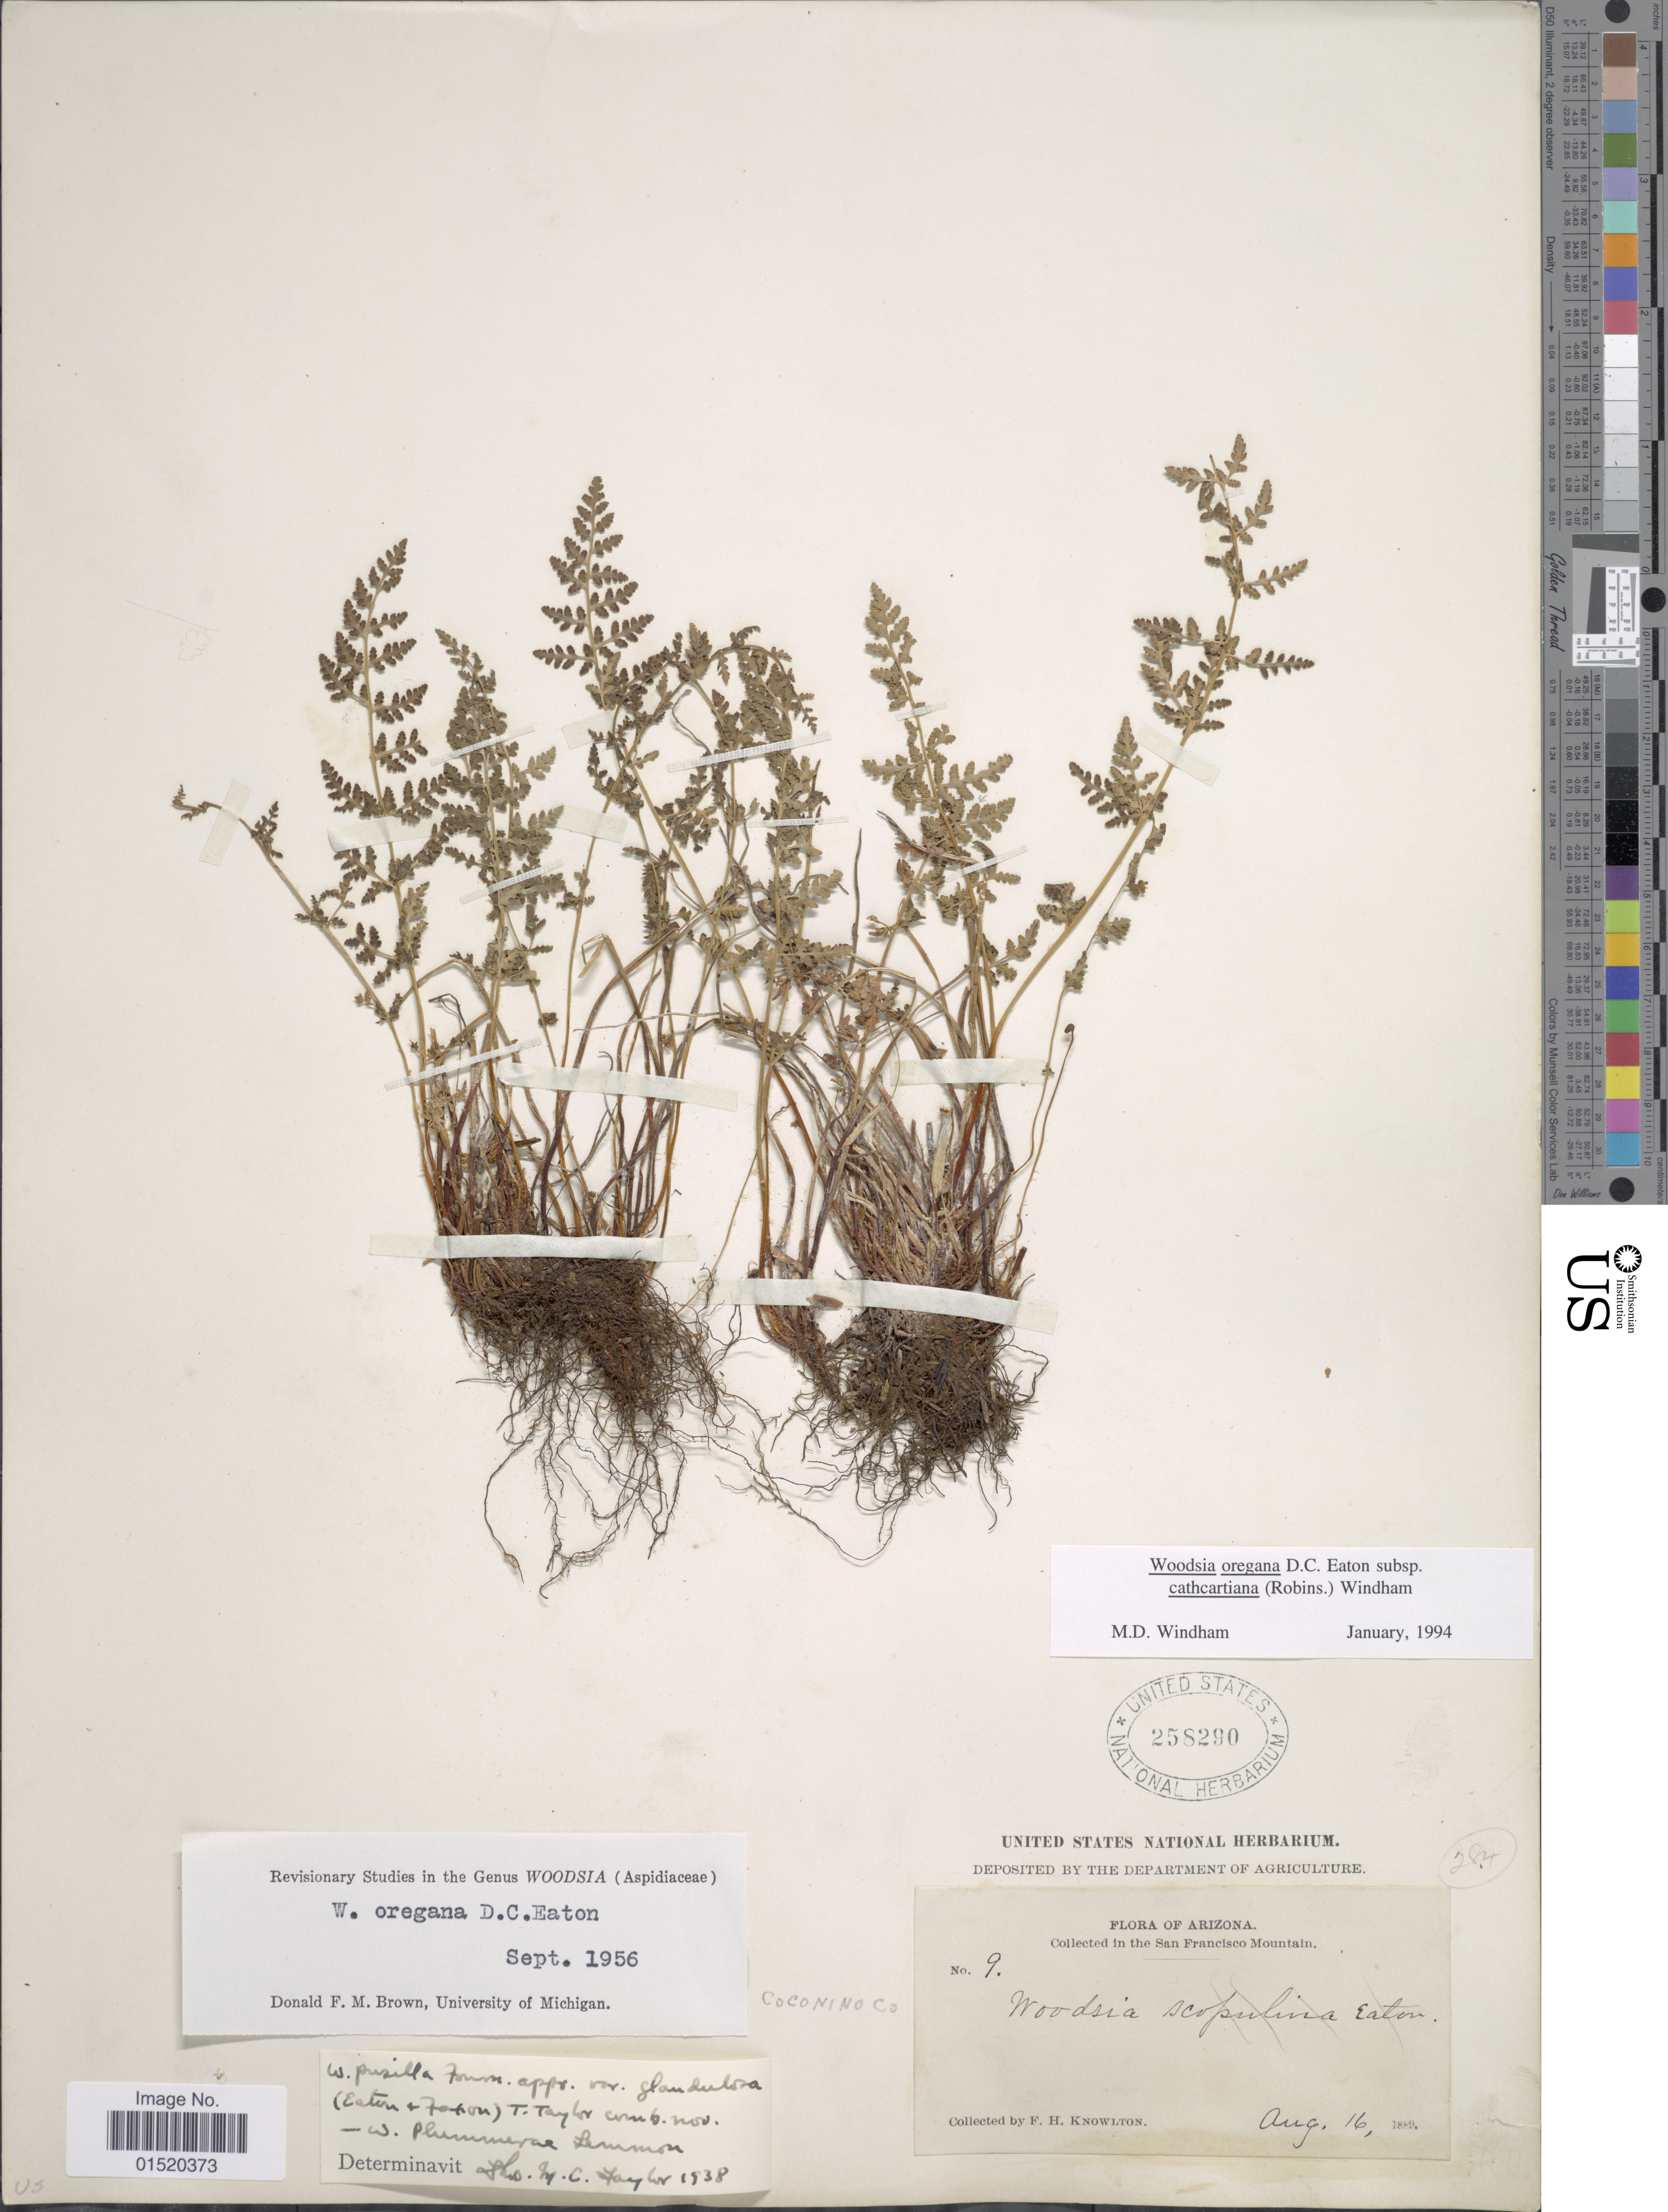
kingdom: Plantae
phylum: Tracheophyta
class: Polypodiopsida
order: Polypodiales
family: Woodsiaceae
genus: Woodsia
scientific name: Woodsia oregana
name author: D.C. Eaton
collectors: F. H. Knowlton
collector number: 9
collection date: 1889-08-16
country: United States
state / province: Arizona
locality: In the San Francisco Mountain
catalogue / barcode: US 258290